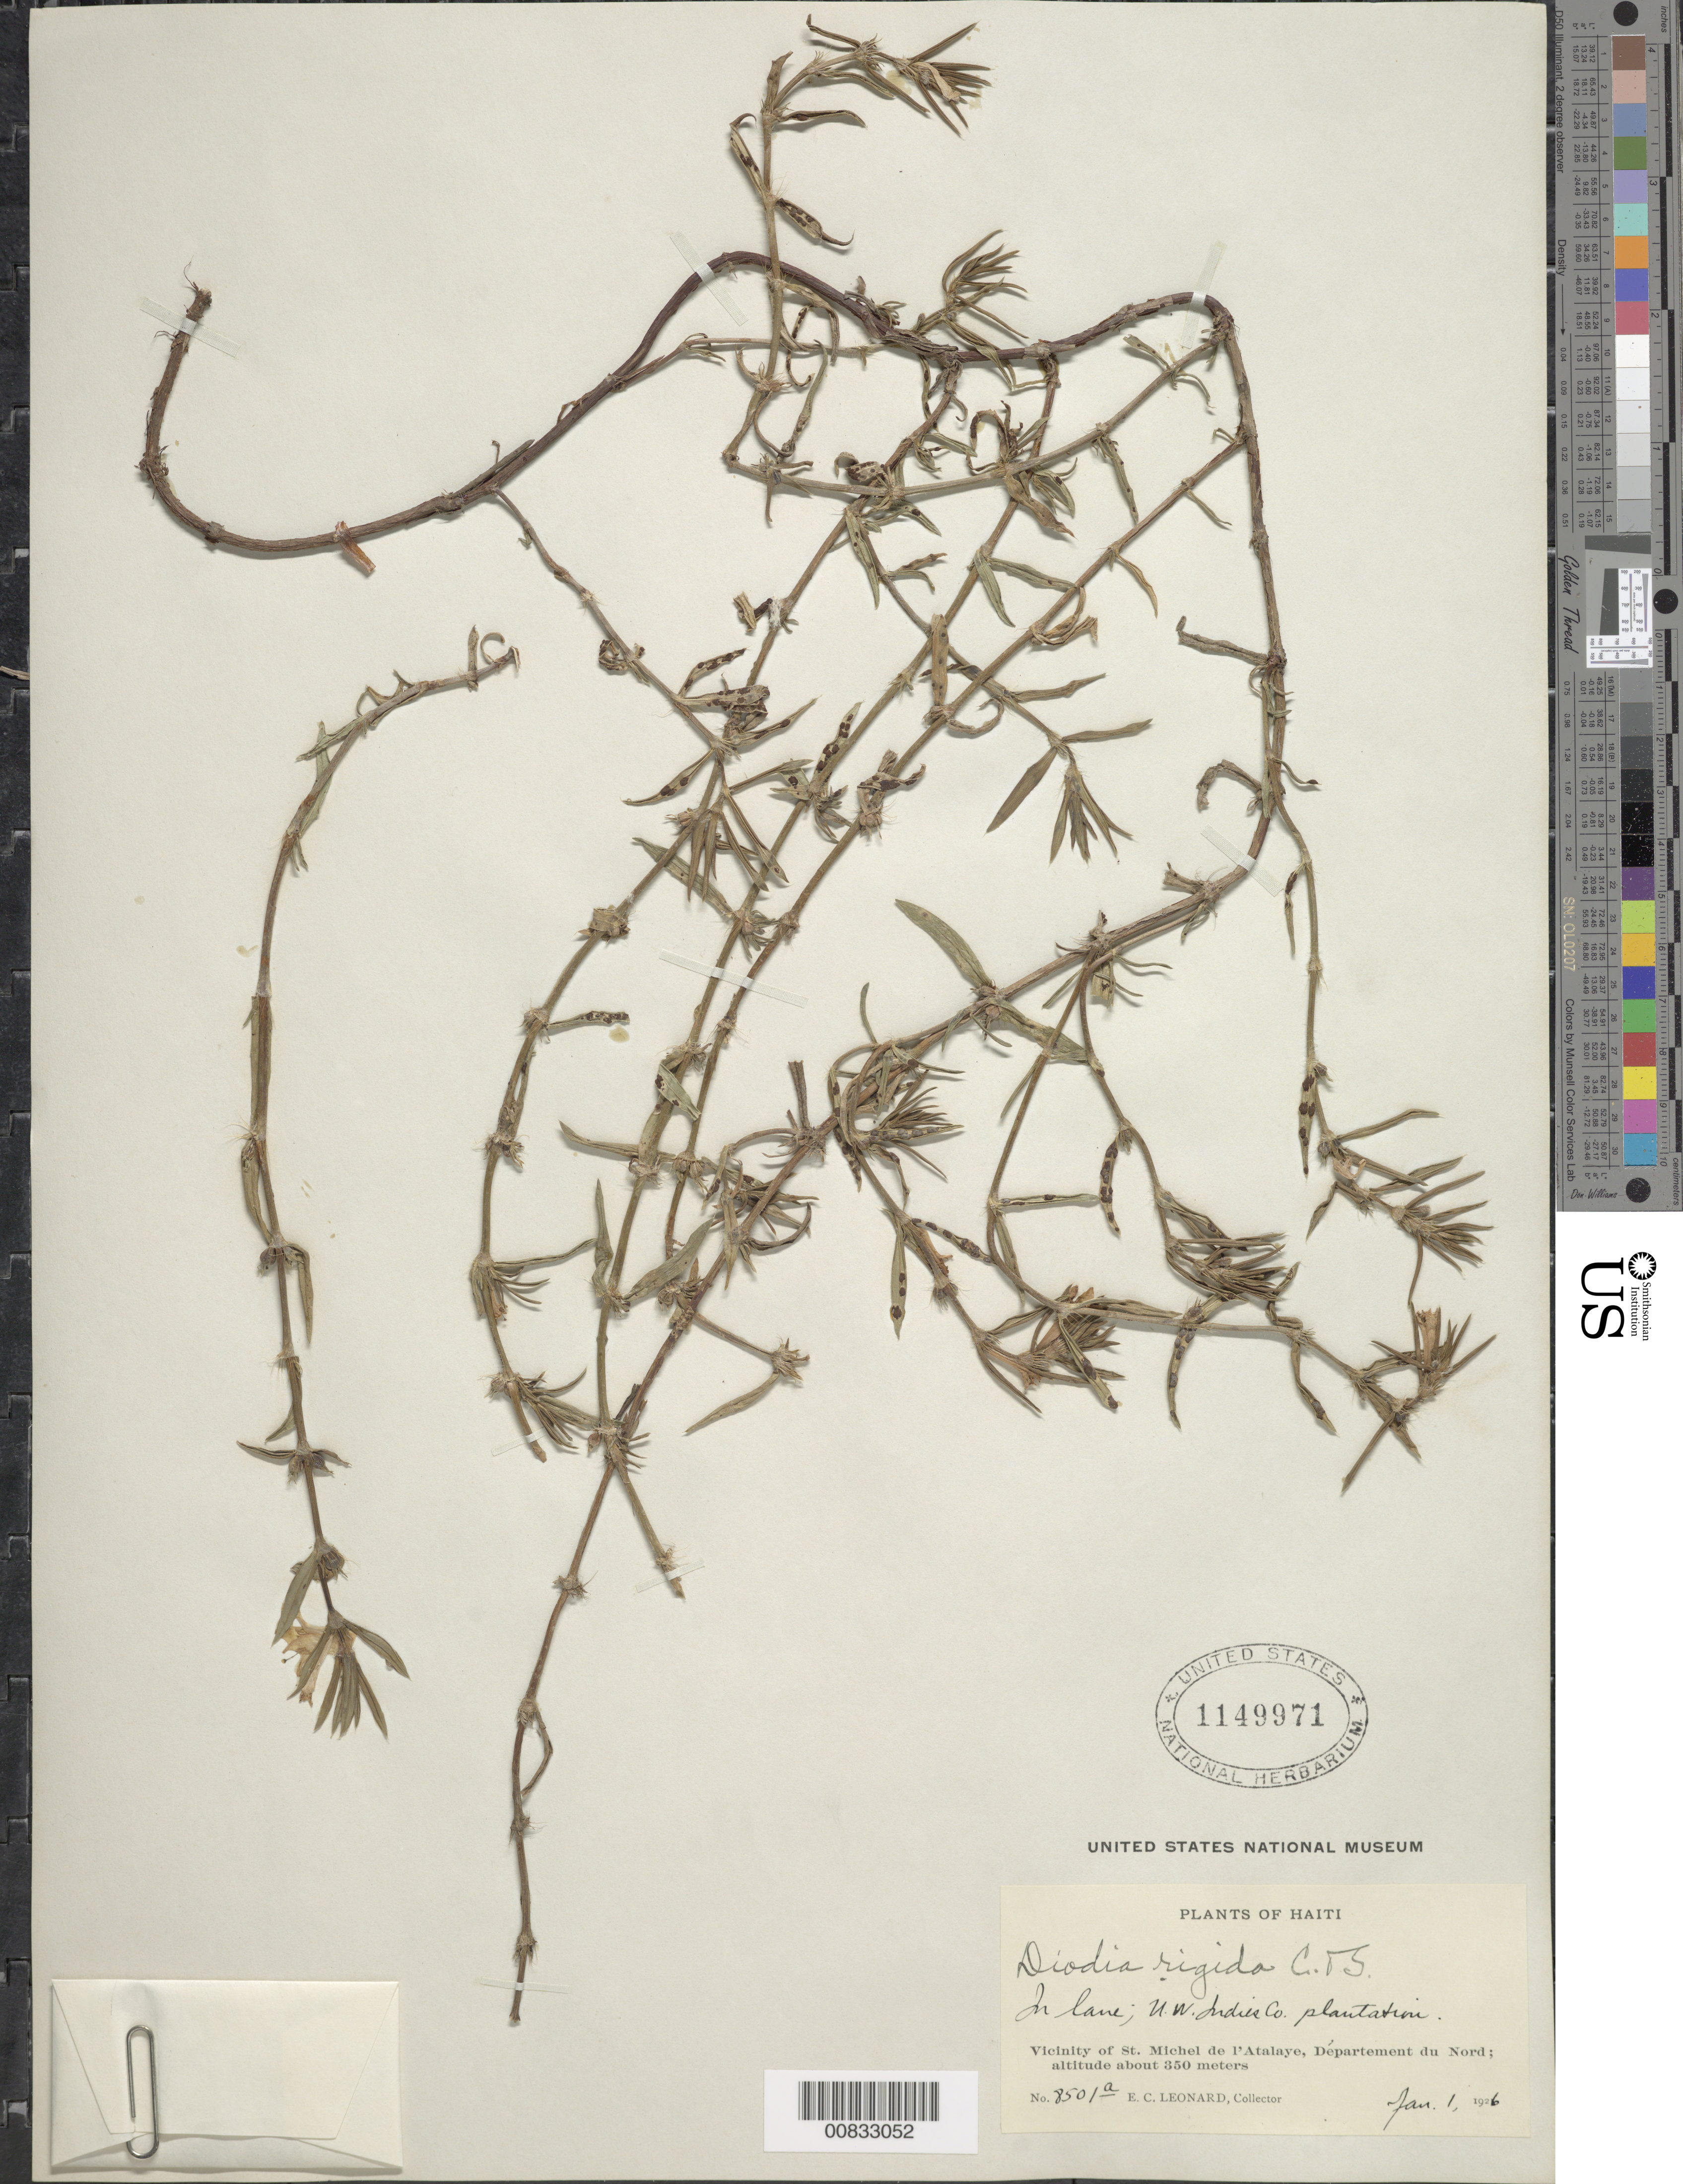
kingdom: Plantae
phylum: Tracheophyta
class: Magnoliopsida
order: Gentianales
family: Rubiaceae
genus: Diodella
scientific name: Diodella apiculata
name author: (Willd. ex Roem. & Schult.) Delprete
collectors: E. C. Leonard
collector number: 8501A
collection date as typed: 01 Jan 1926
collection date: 1926-01-01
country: Haiti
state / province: Artibonite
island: Hispaniola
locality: Vicinity of St. Michel de l'Atalaye, U West Indies Co. Plantation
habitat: In lane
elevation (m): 350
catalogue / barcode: US 1149971